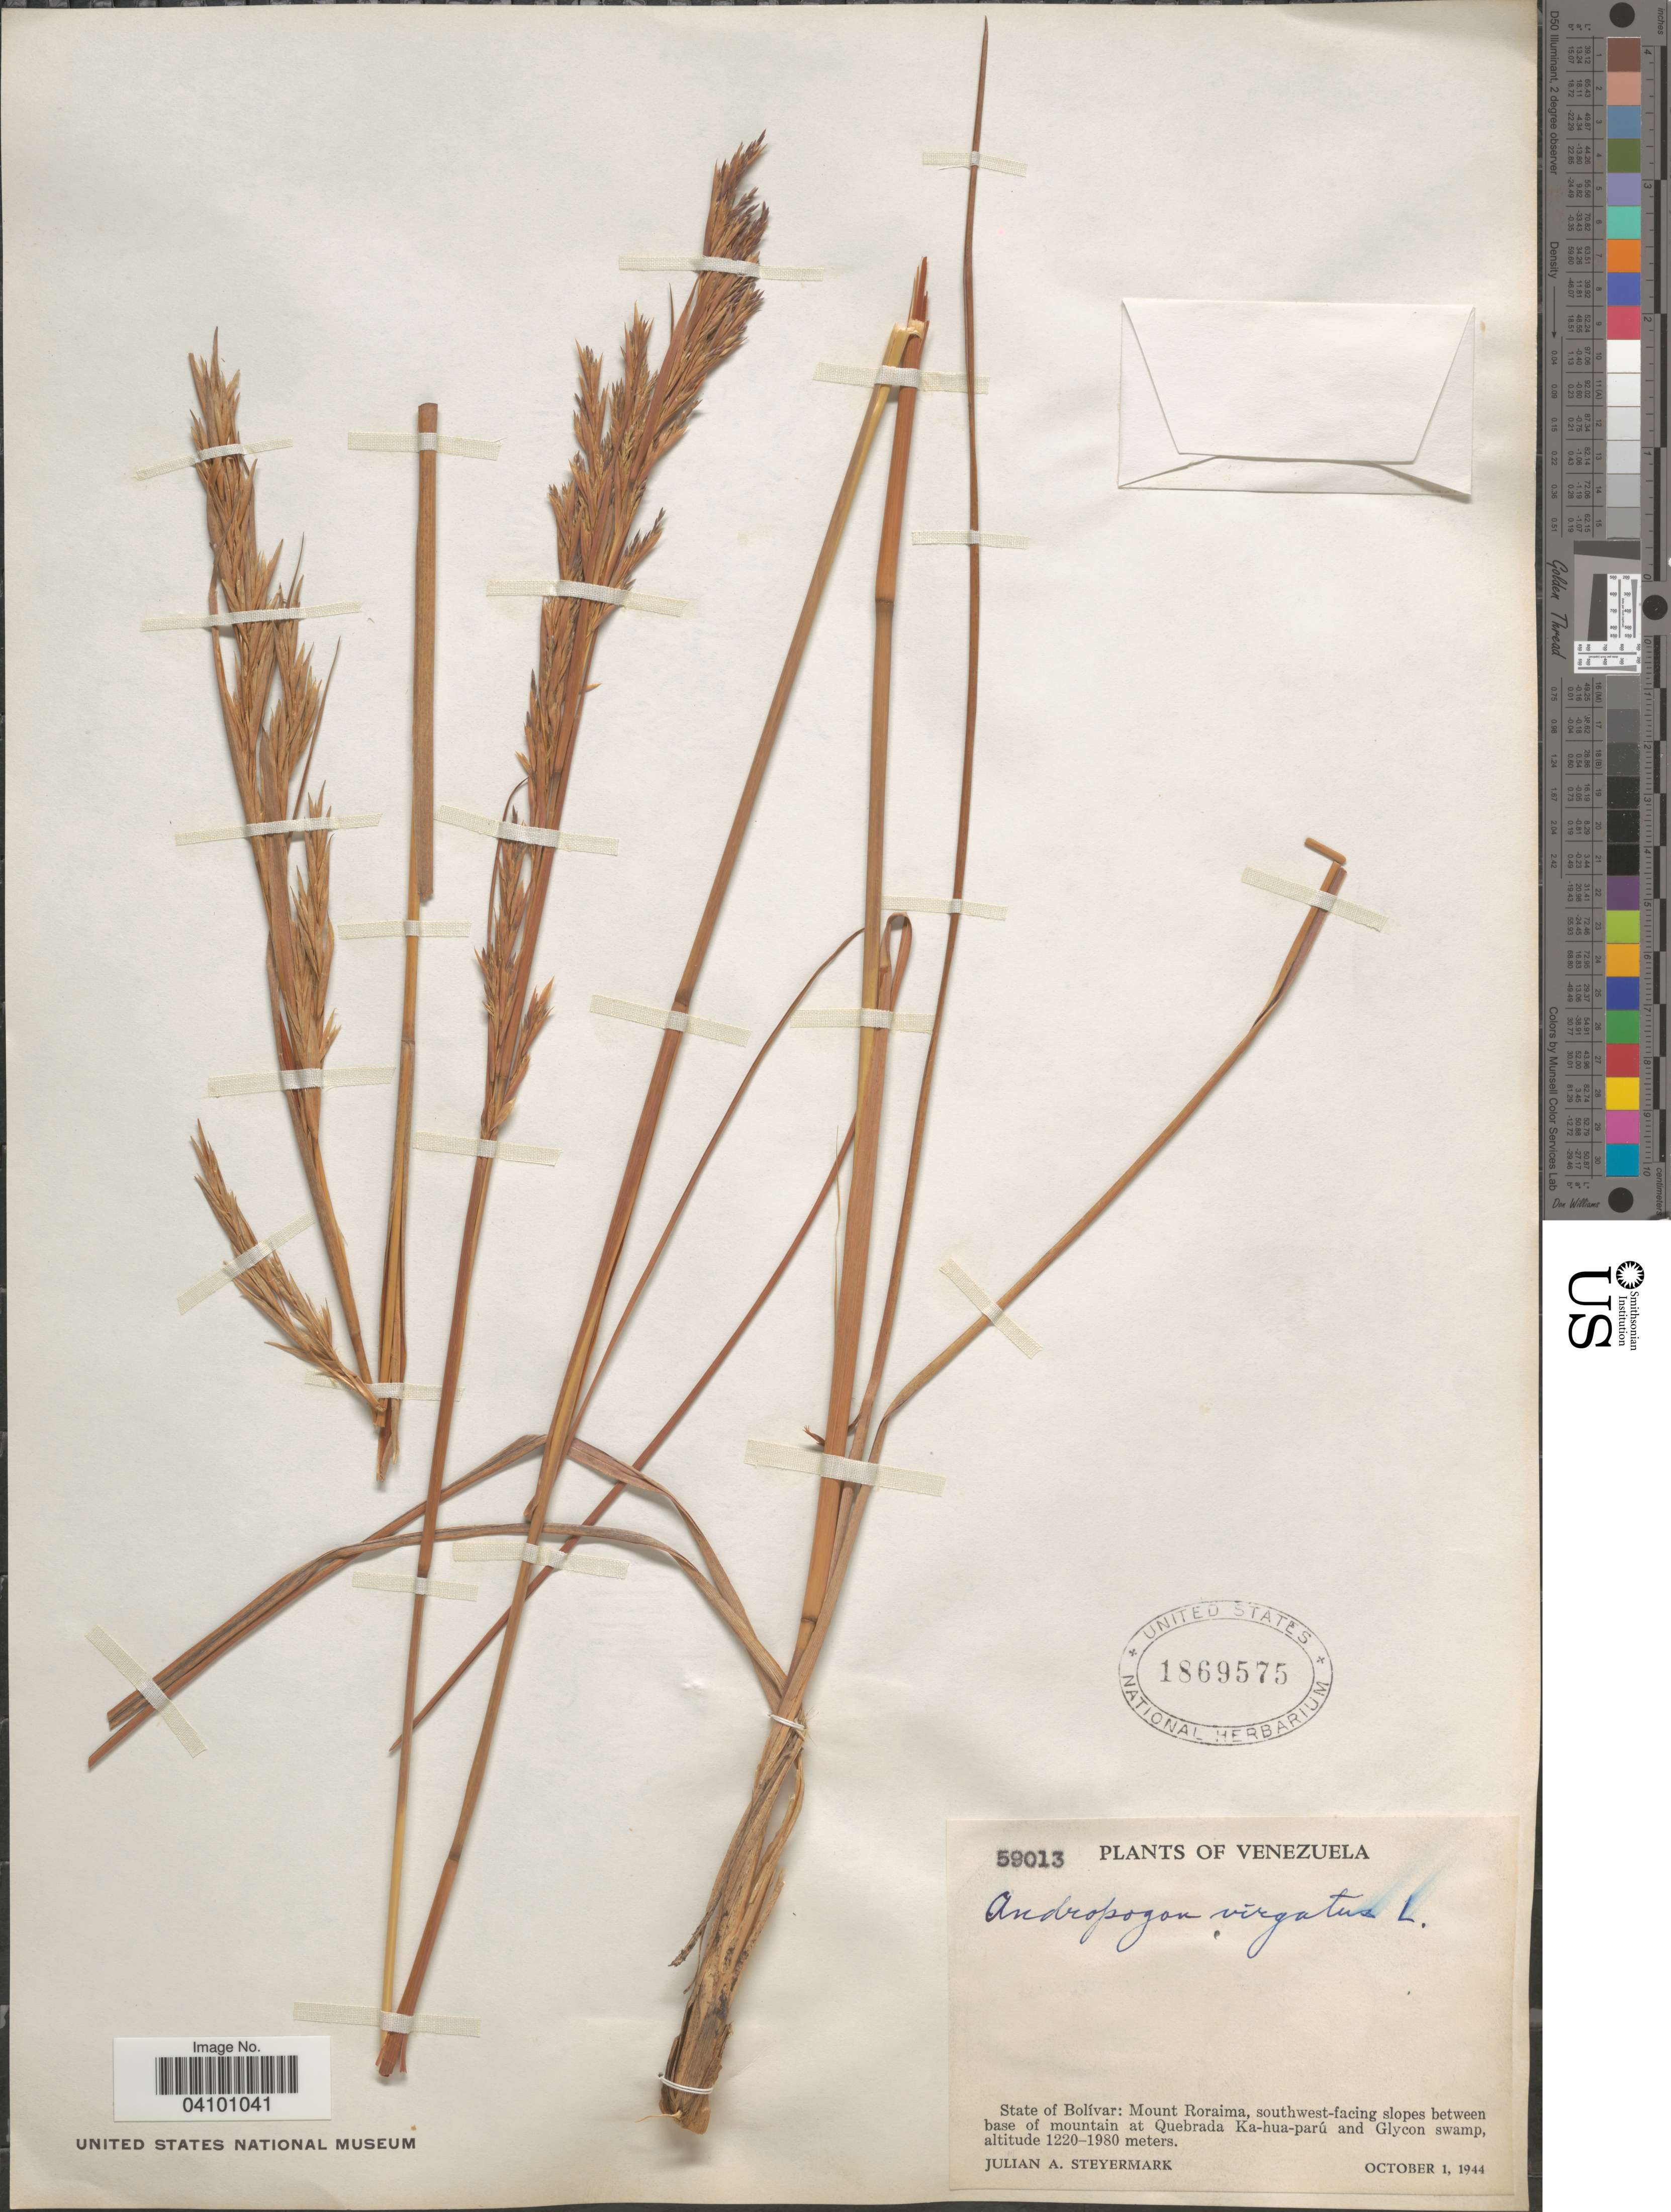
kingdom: Plantae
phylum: Tracheophyta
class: Liliopsida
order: Poales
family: Poaceae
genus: Andropogon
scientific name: Andropogon virgatus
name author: Desv. ex Ham.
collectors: J. Steyermark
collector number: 59013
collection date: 1944-10-01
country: Venezuela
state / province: Bolivar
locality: Mount Roraima, southwest-facing slopes between base of mountain at Quebrada Ka-hua-parú and Glycon swamp.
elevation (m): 1220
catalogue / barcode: US 1869575